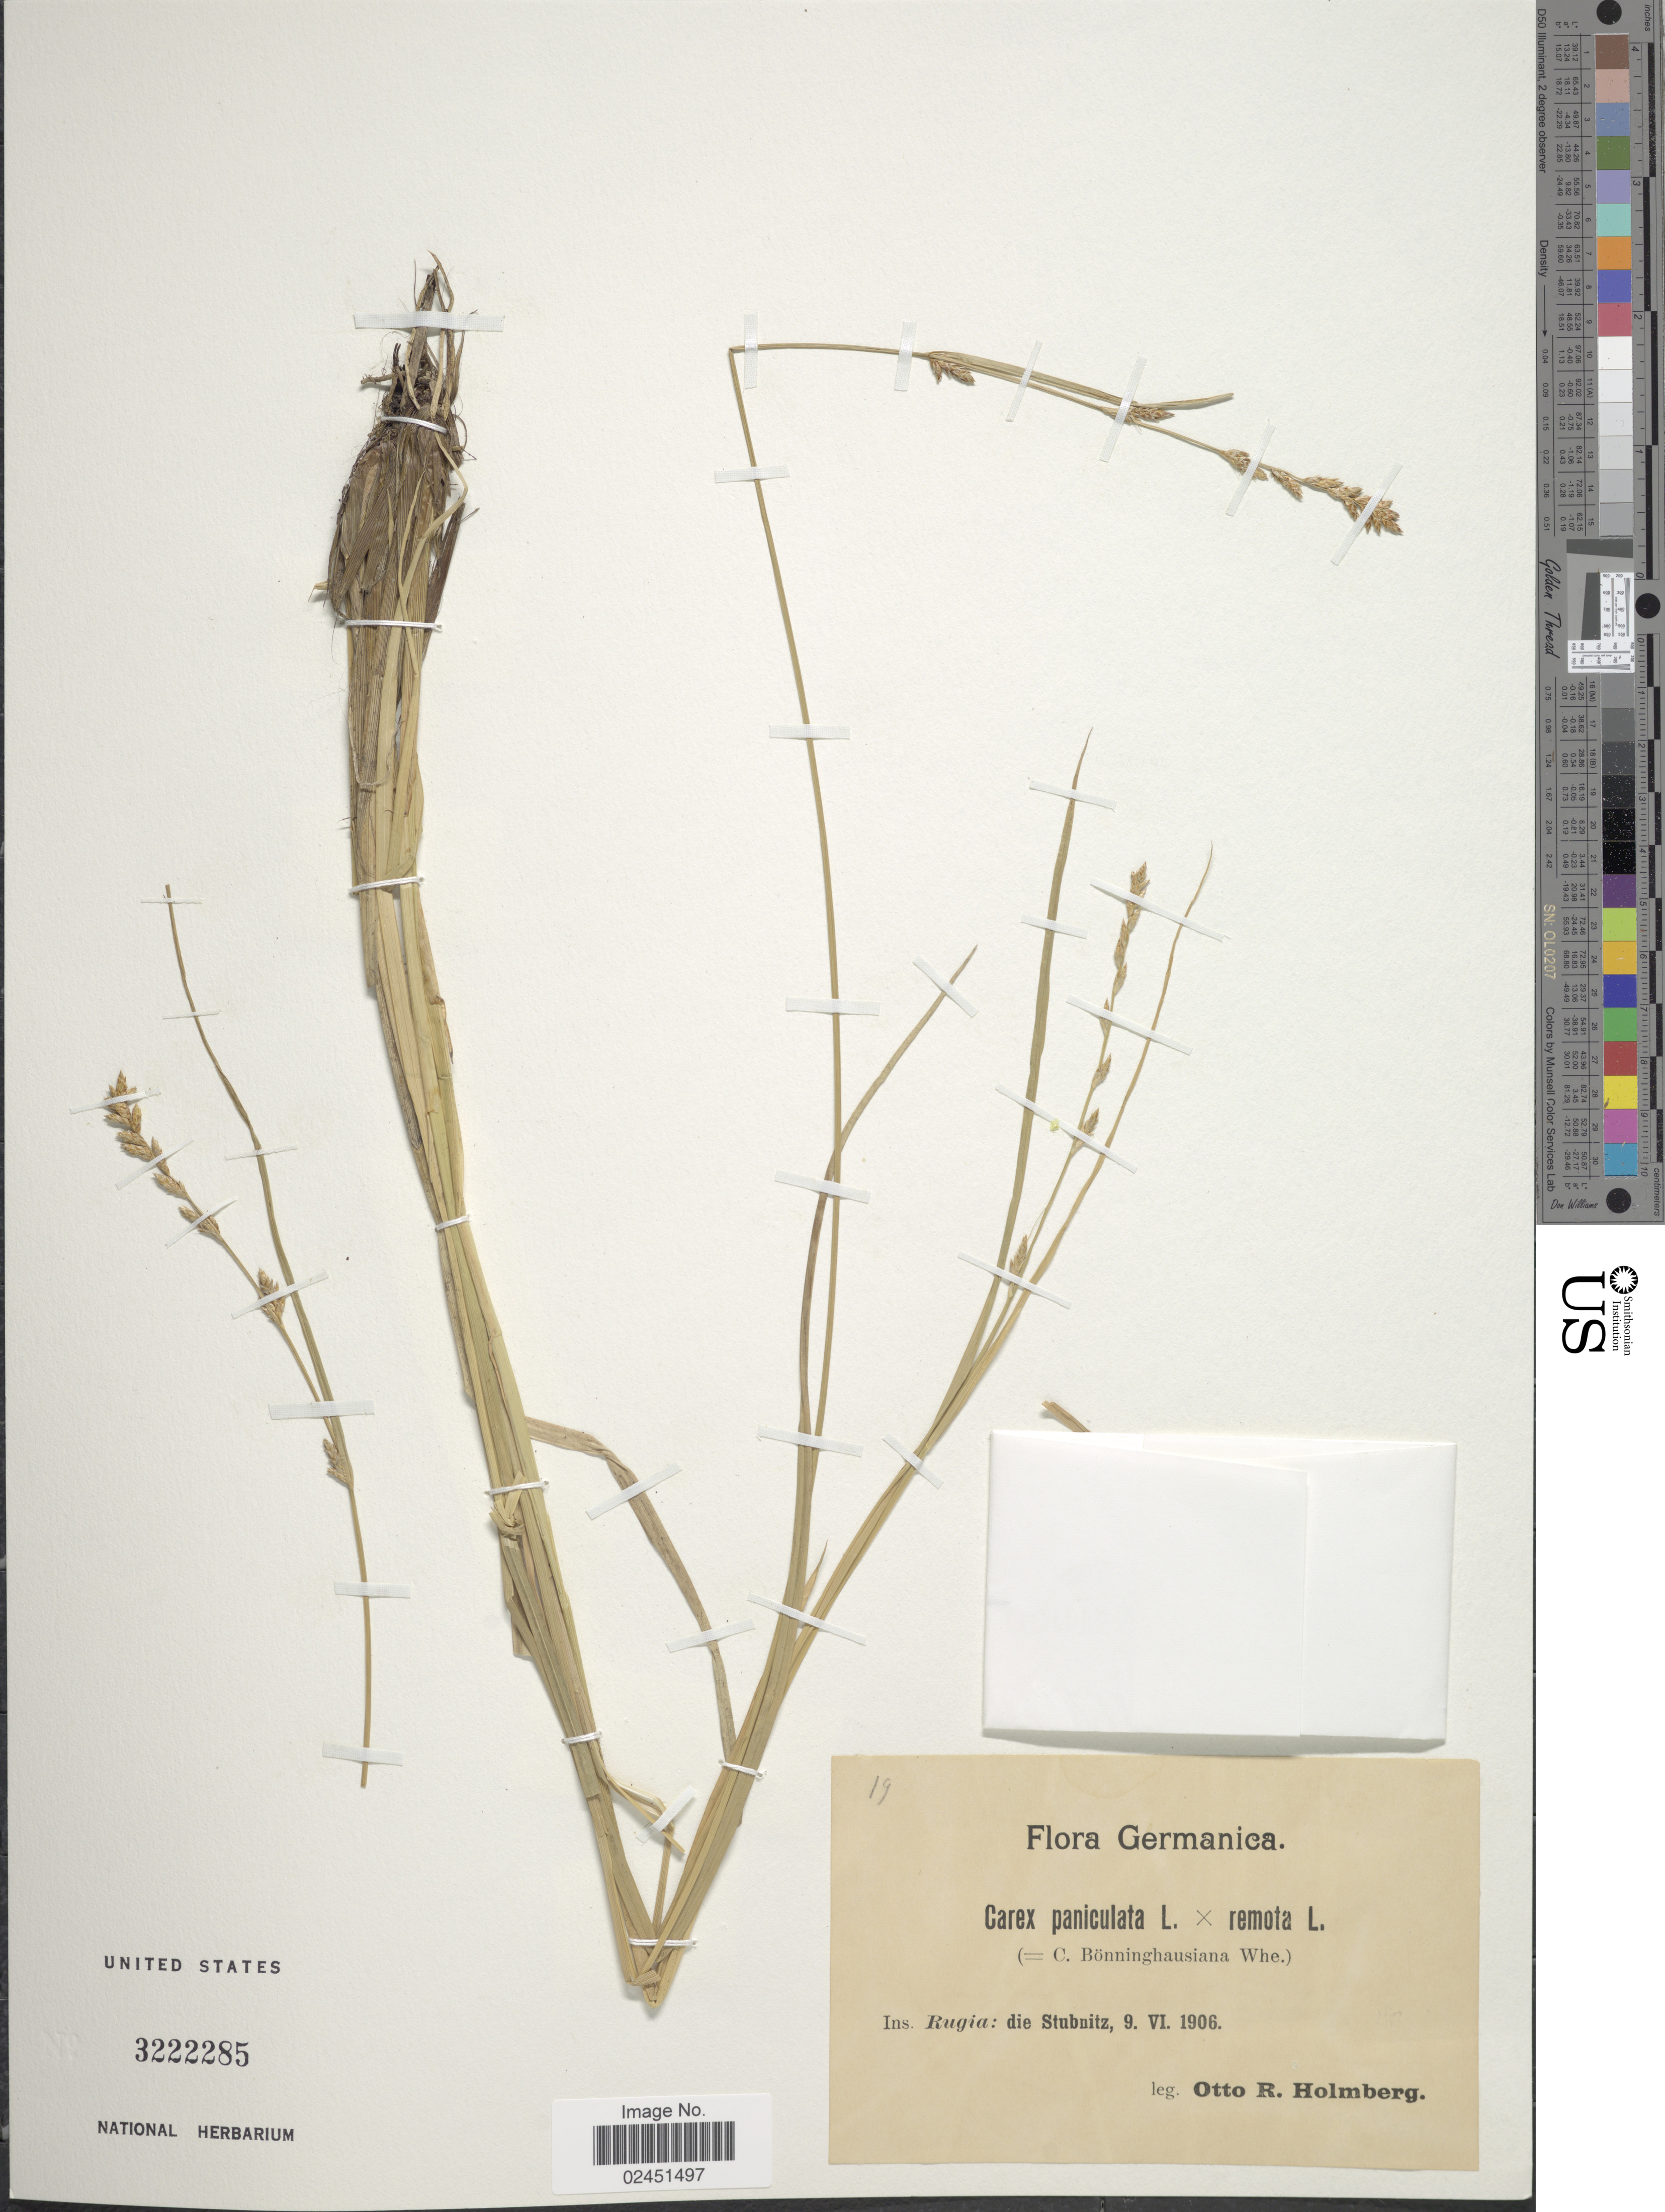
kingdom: Plantae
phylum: Tracheophyta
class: Liliopsida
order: Poales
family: Cyperaceae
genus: Carex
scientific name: Carex paniculata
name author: L.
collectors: O. Holmberg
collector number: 19?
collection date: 1906-06-09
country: Germany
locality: Ins. Rugia: die Stubnitz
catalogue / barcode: US 3222285